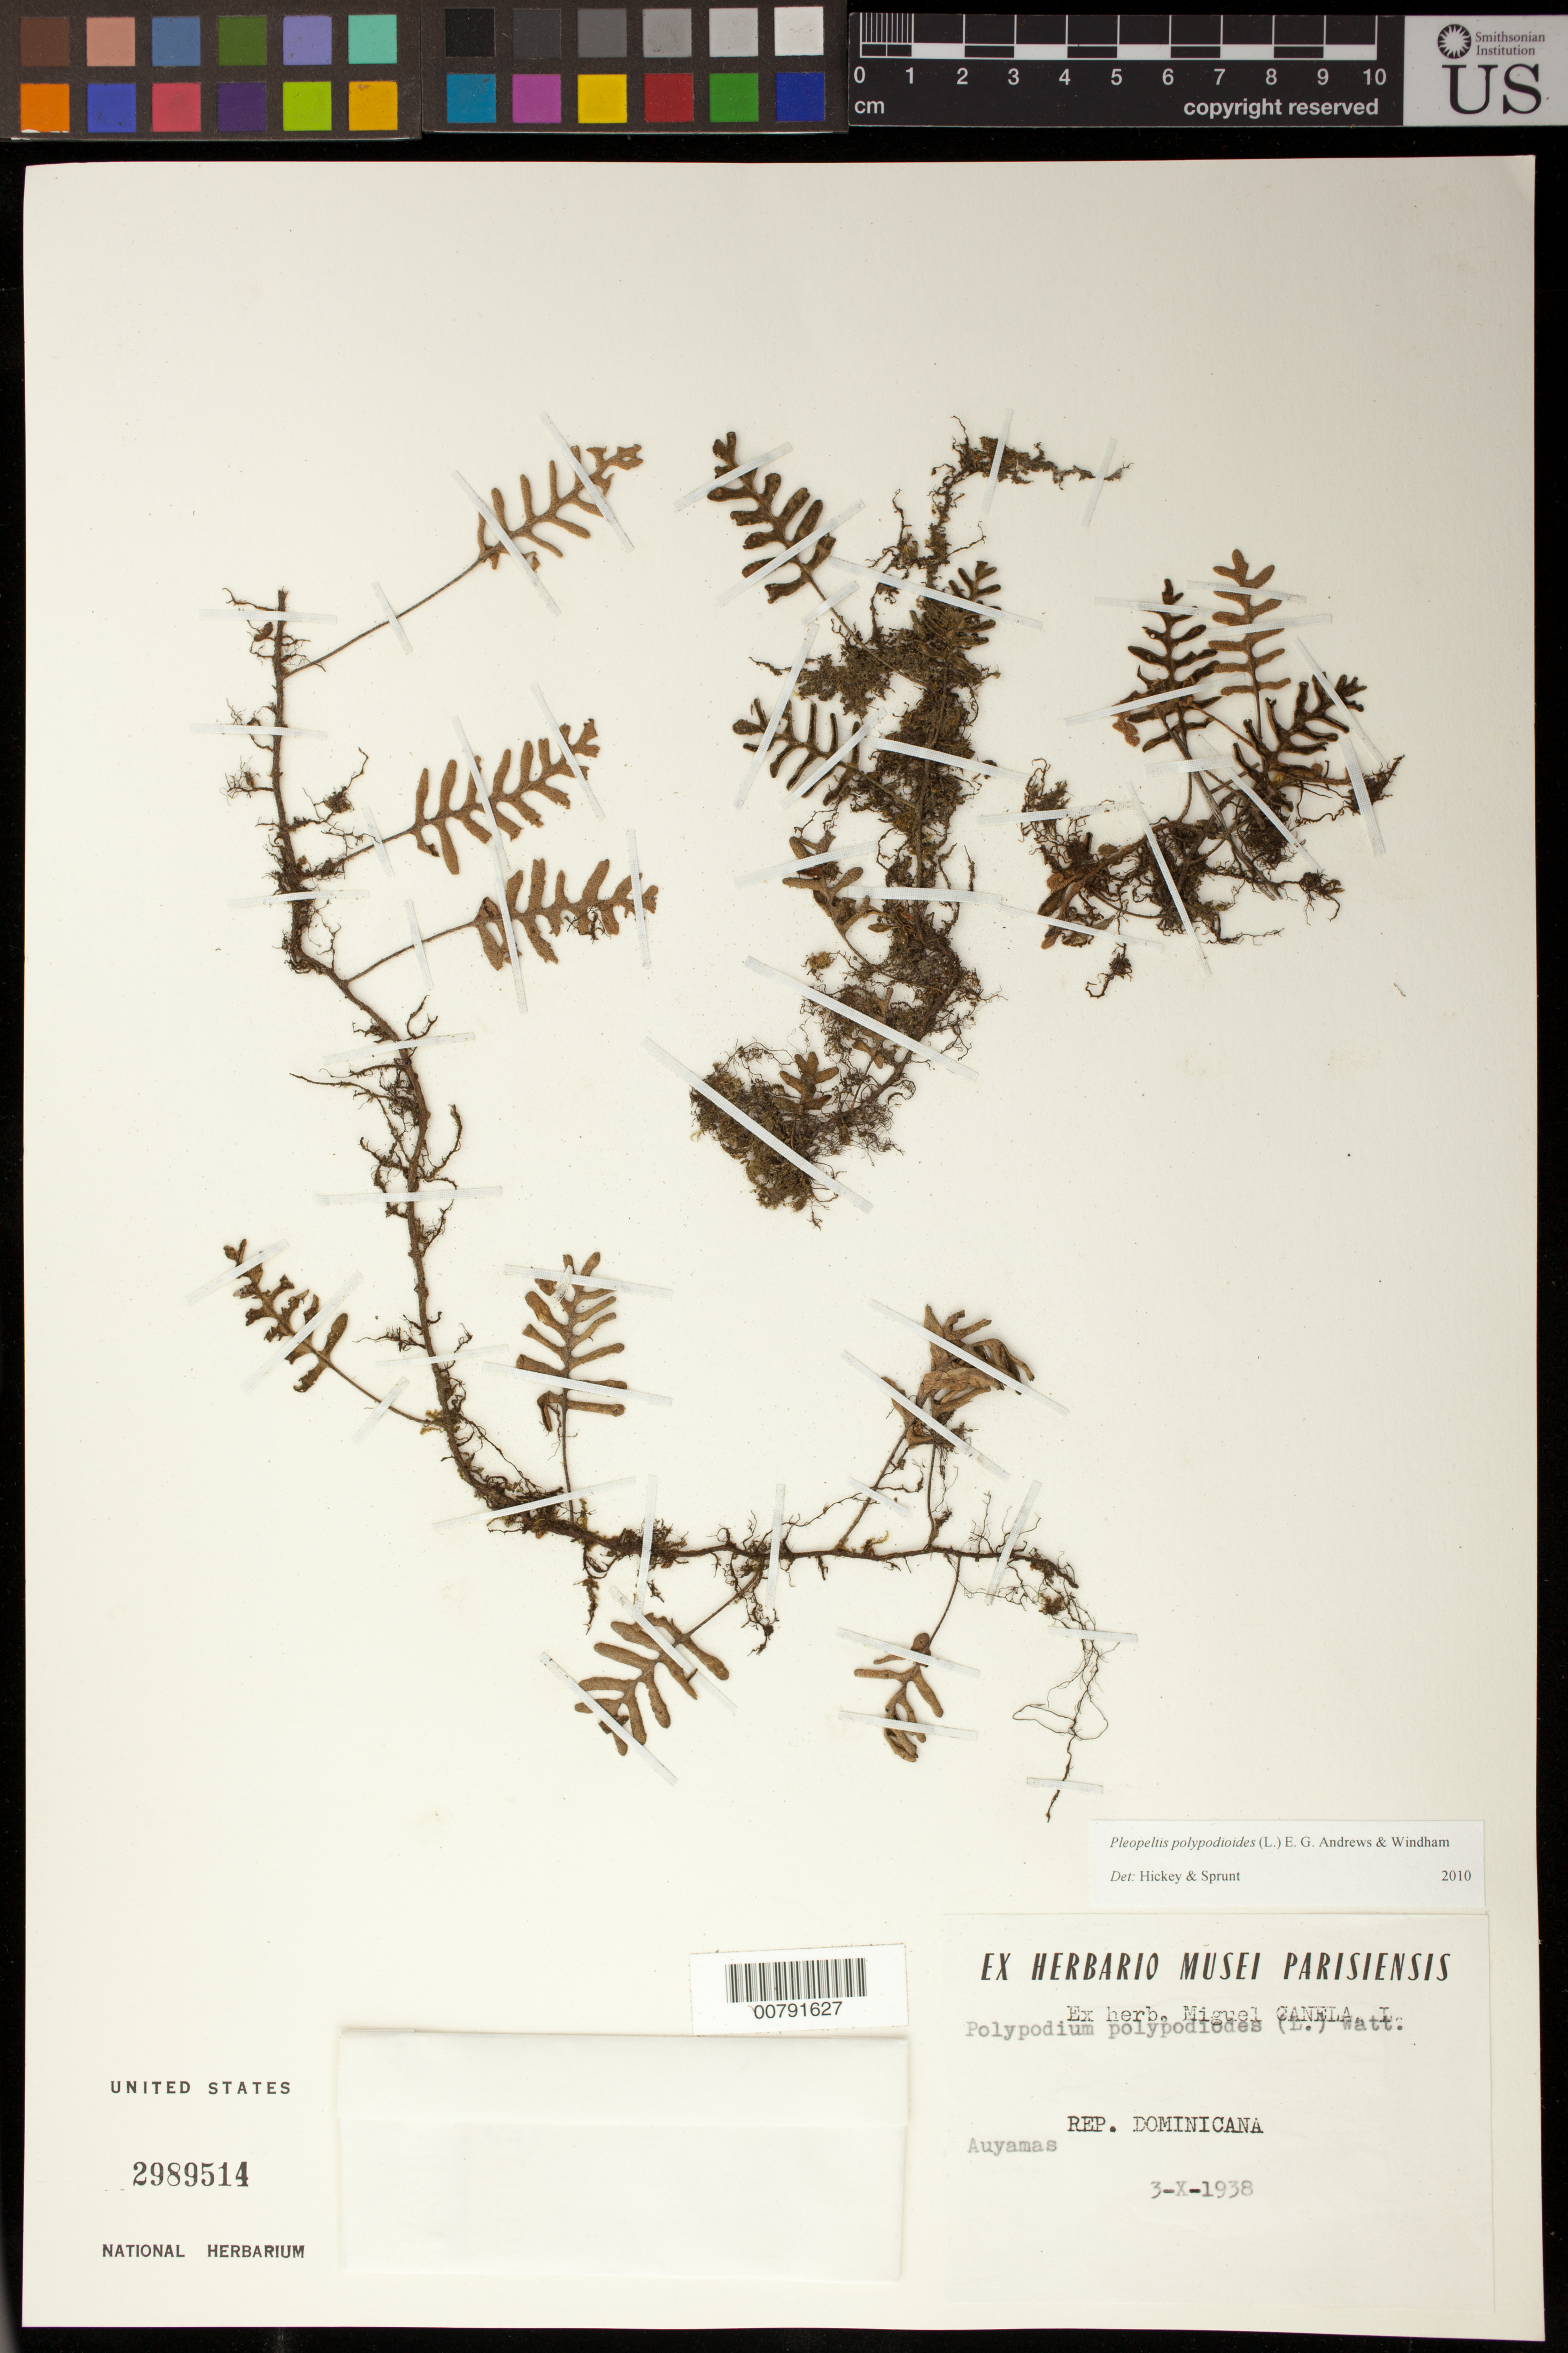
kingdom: Plantae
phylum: Tracheophyta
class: Polypodiopsida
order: Polypodiales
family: Polypodiaceae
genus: Pleopeltis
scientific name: Pleopeltis polypodioides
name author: (L.) E.G. Andrews & Windham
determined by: Hickey, R. J.; Sprunt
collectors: M. Canela Lazaro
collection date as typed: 03 Oct 1938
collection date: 1938-10-03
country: Dominican Republic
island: Hispaniola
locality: Auyamas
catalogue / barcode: US 2989514